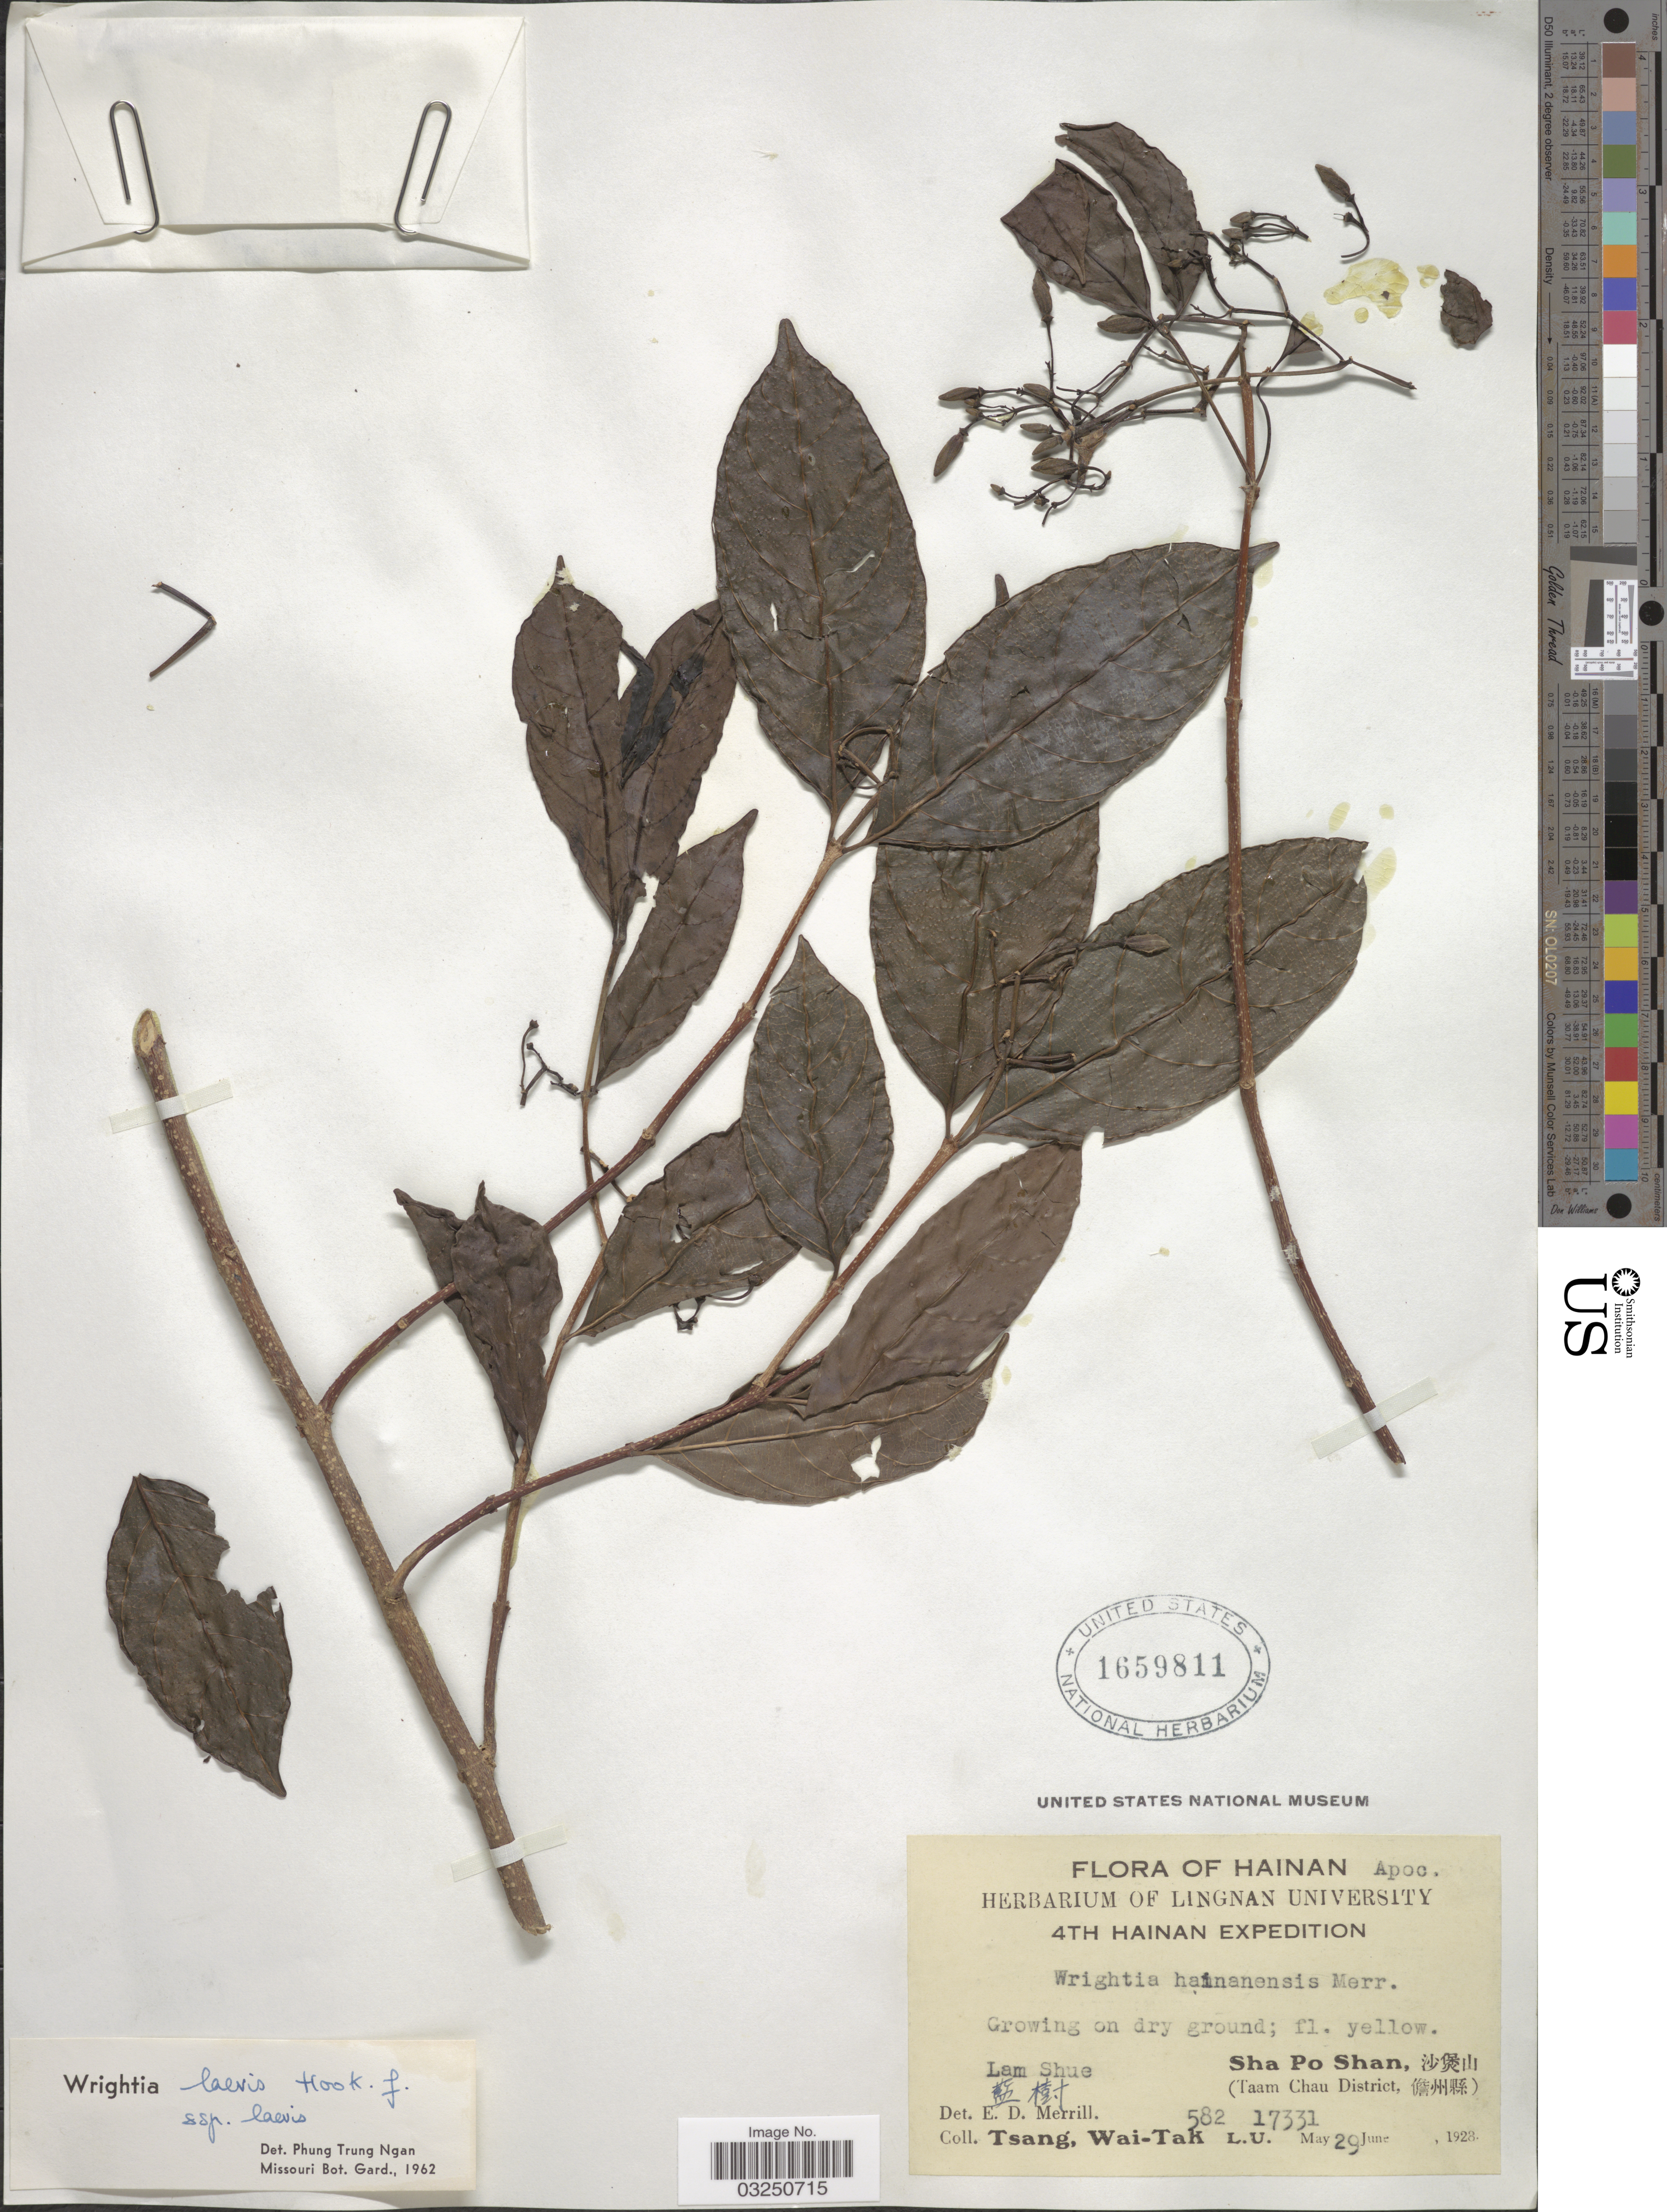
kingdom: Plantae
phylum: Tracheophyta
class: Magnoliopsida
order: Gentianales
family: Apocynaceae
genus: Wrightia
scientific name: Wrightia laevis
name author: Hook. f.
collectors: W. T. Tsang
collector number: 582 L.U. 17331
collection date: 1923-05-29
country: China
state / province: Hainan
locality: Lamhue.Sha Po Shan, (Taam Chau District).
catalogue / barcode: US 1659811